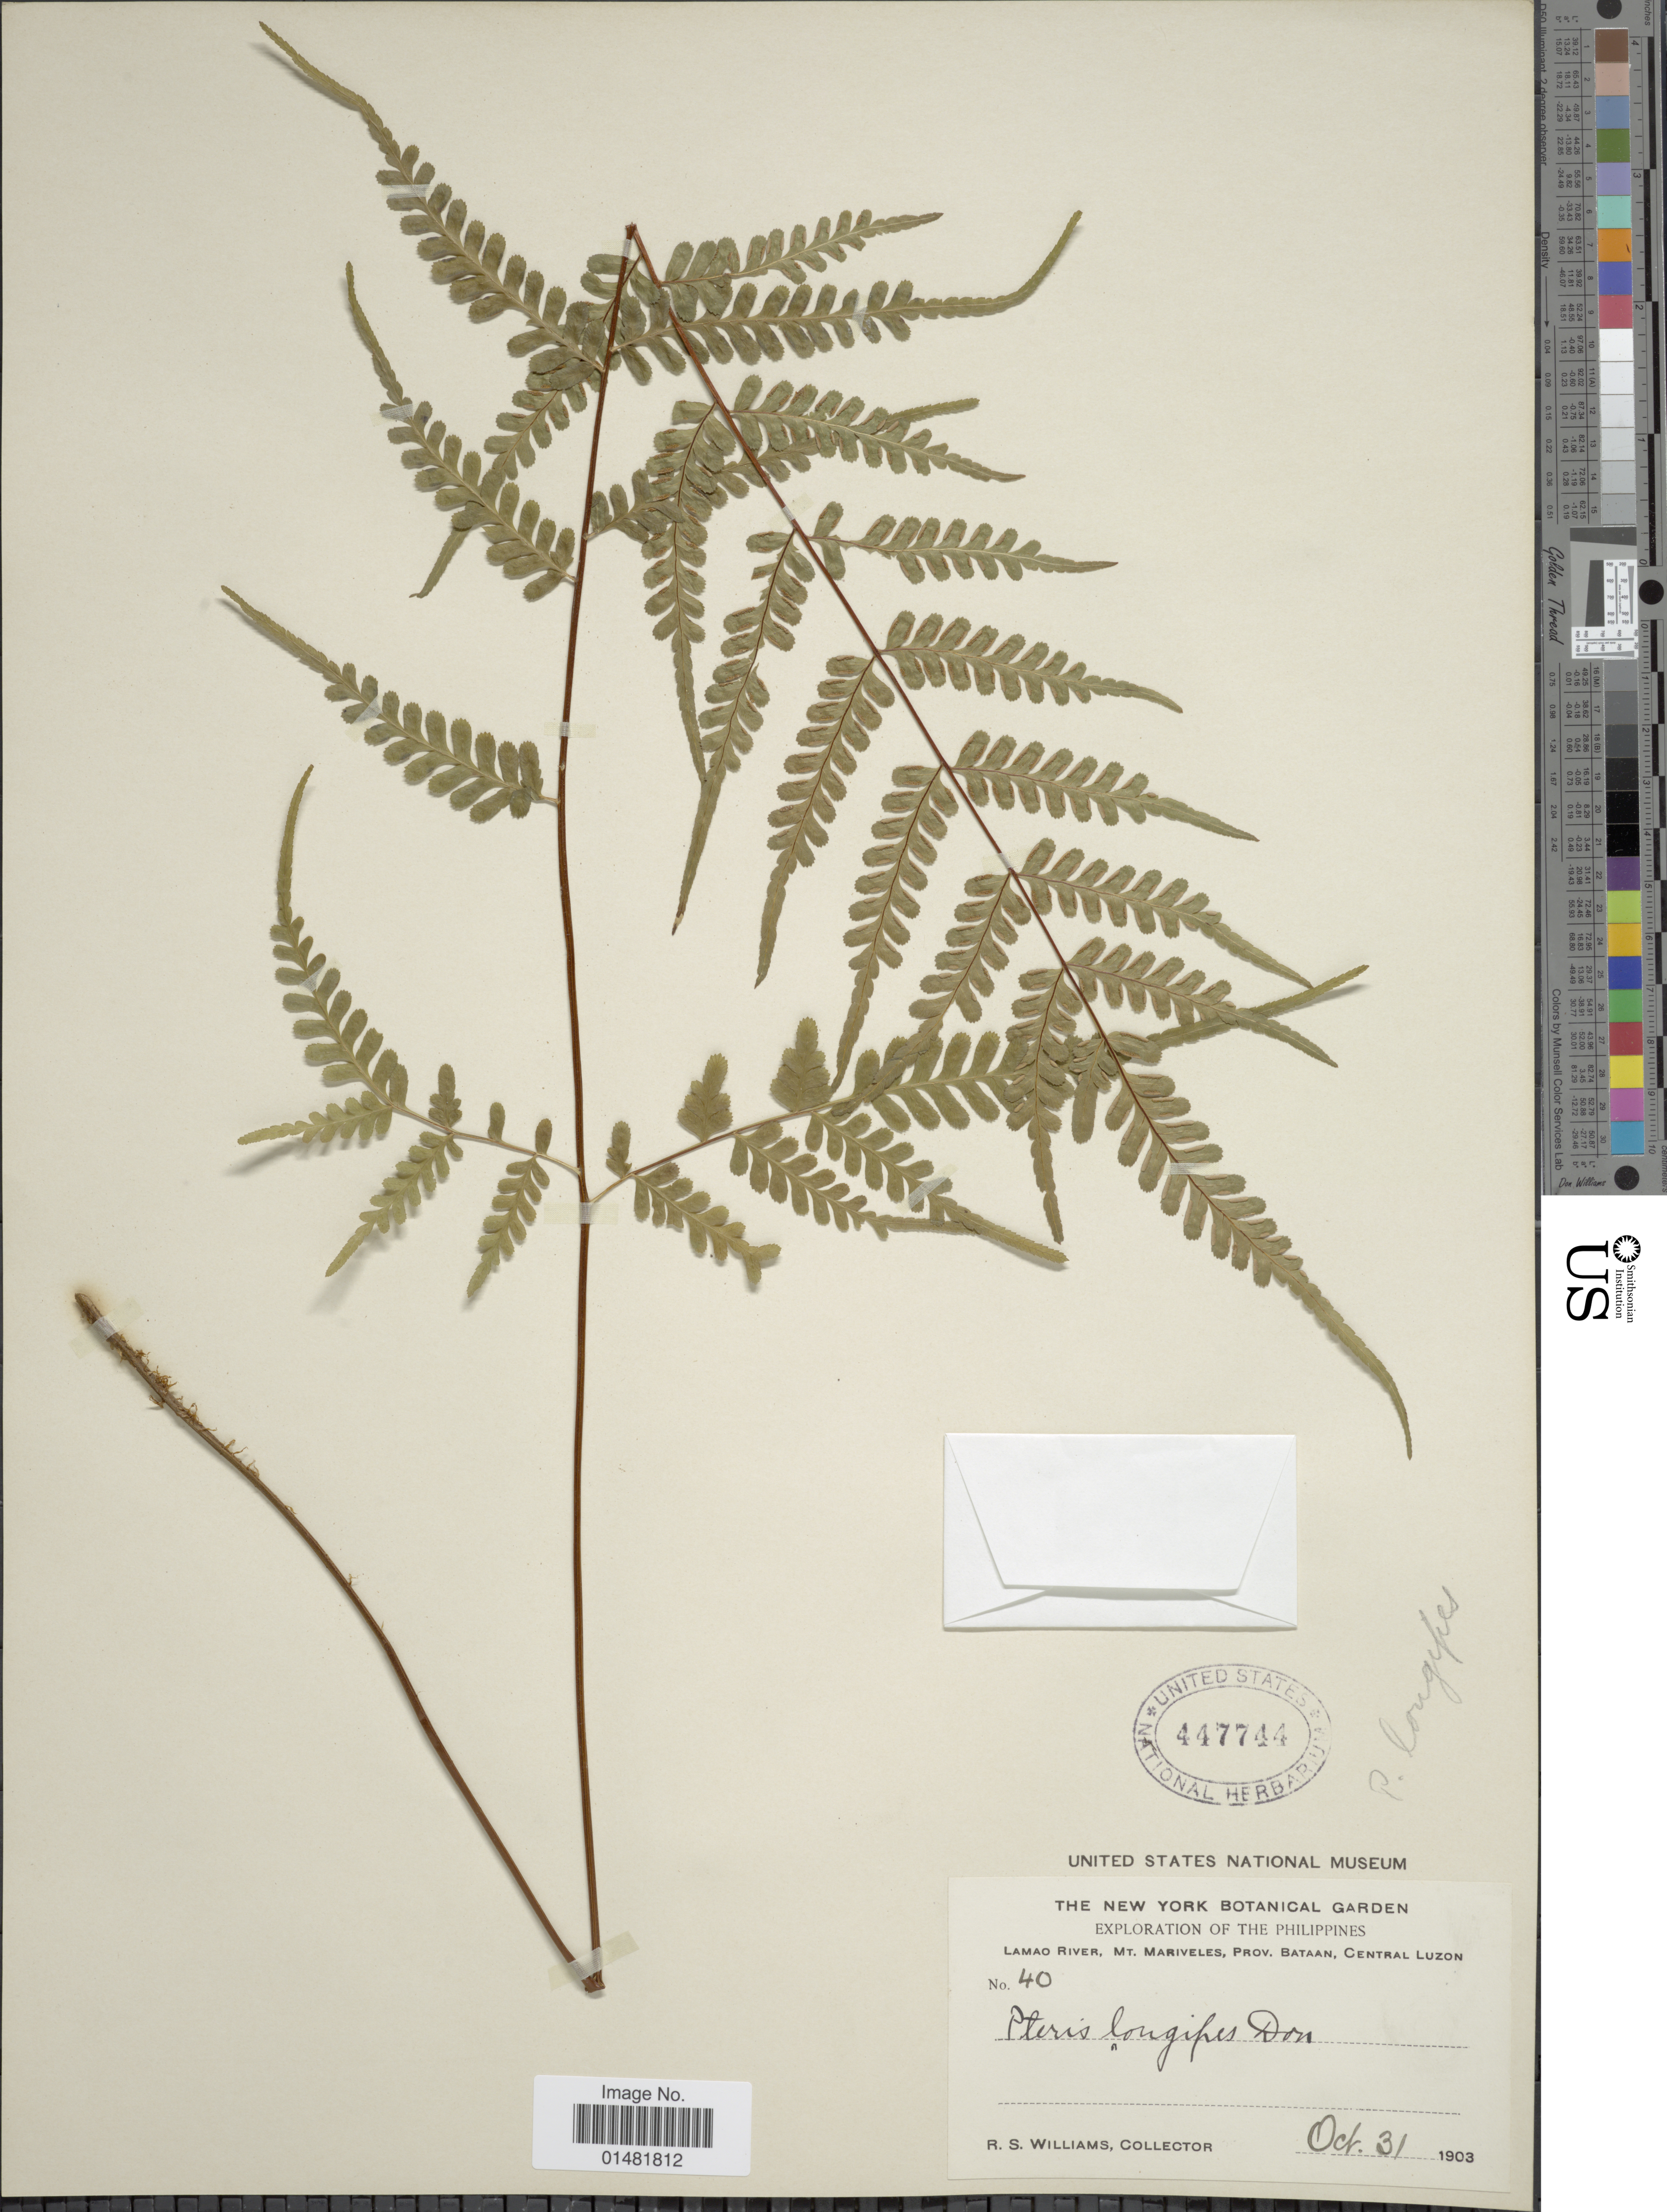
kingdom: Plantae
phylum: Tracheophyta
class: Polypodiopsida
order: Polypodiales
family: Pteridaceae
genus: Pteris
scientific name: Pteris longipes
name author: D. Don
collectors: R. S. Williams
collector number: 40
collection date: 1903-10-31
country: Philippines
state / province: Central Luzon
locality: Lamao River, Mt. Mariveles, Prov. Bataan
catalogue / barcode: US 447744